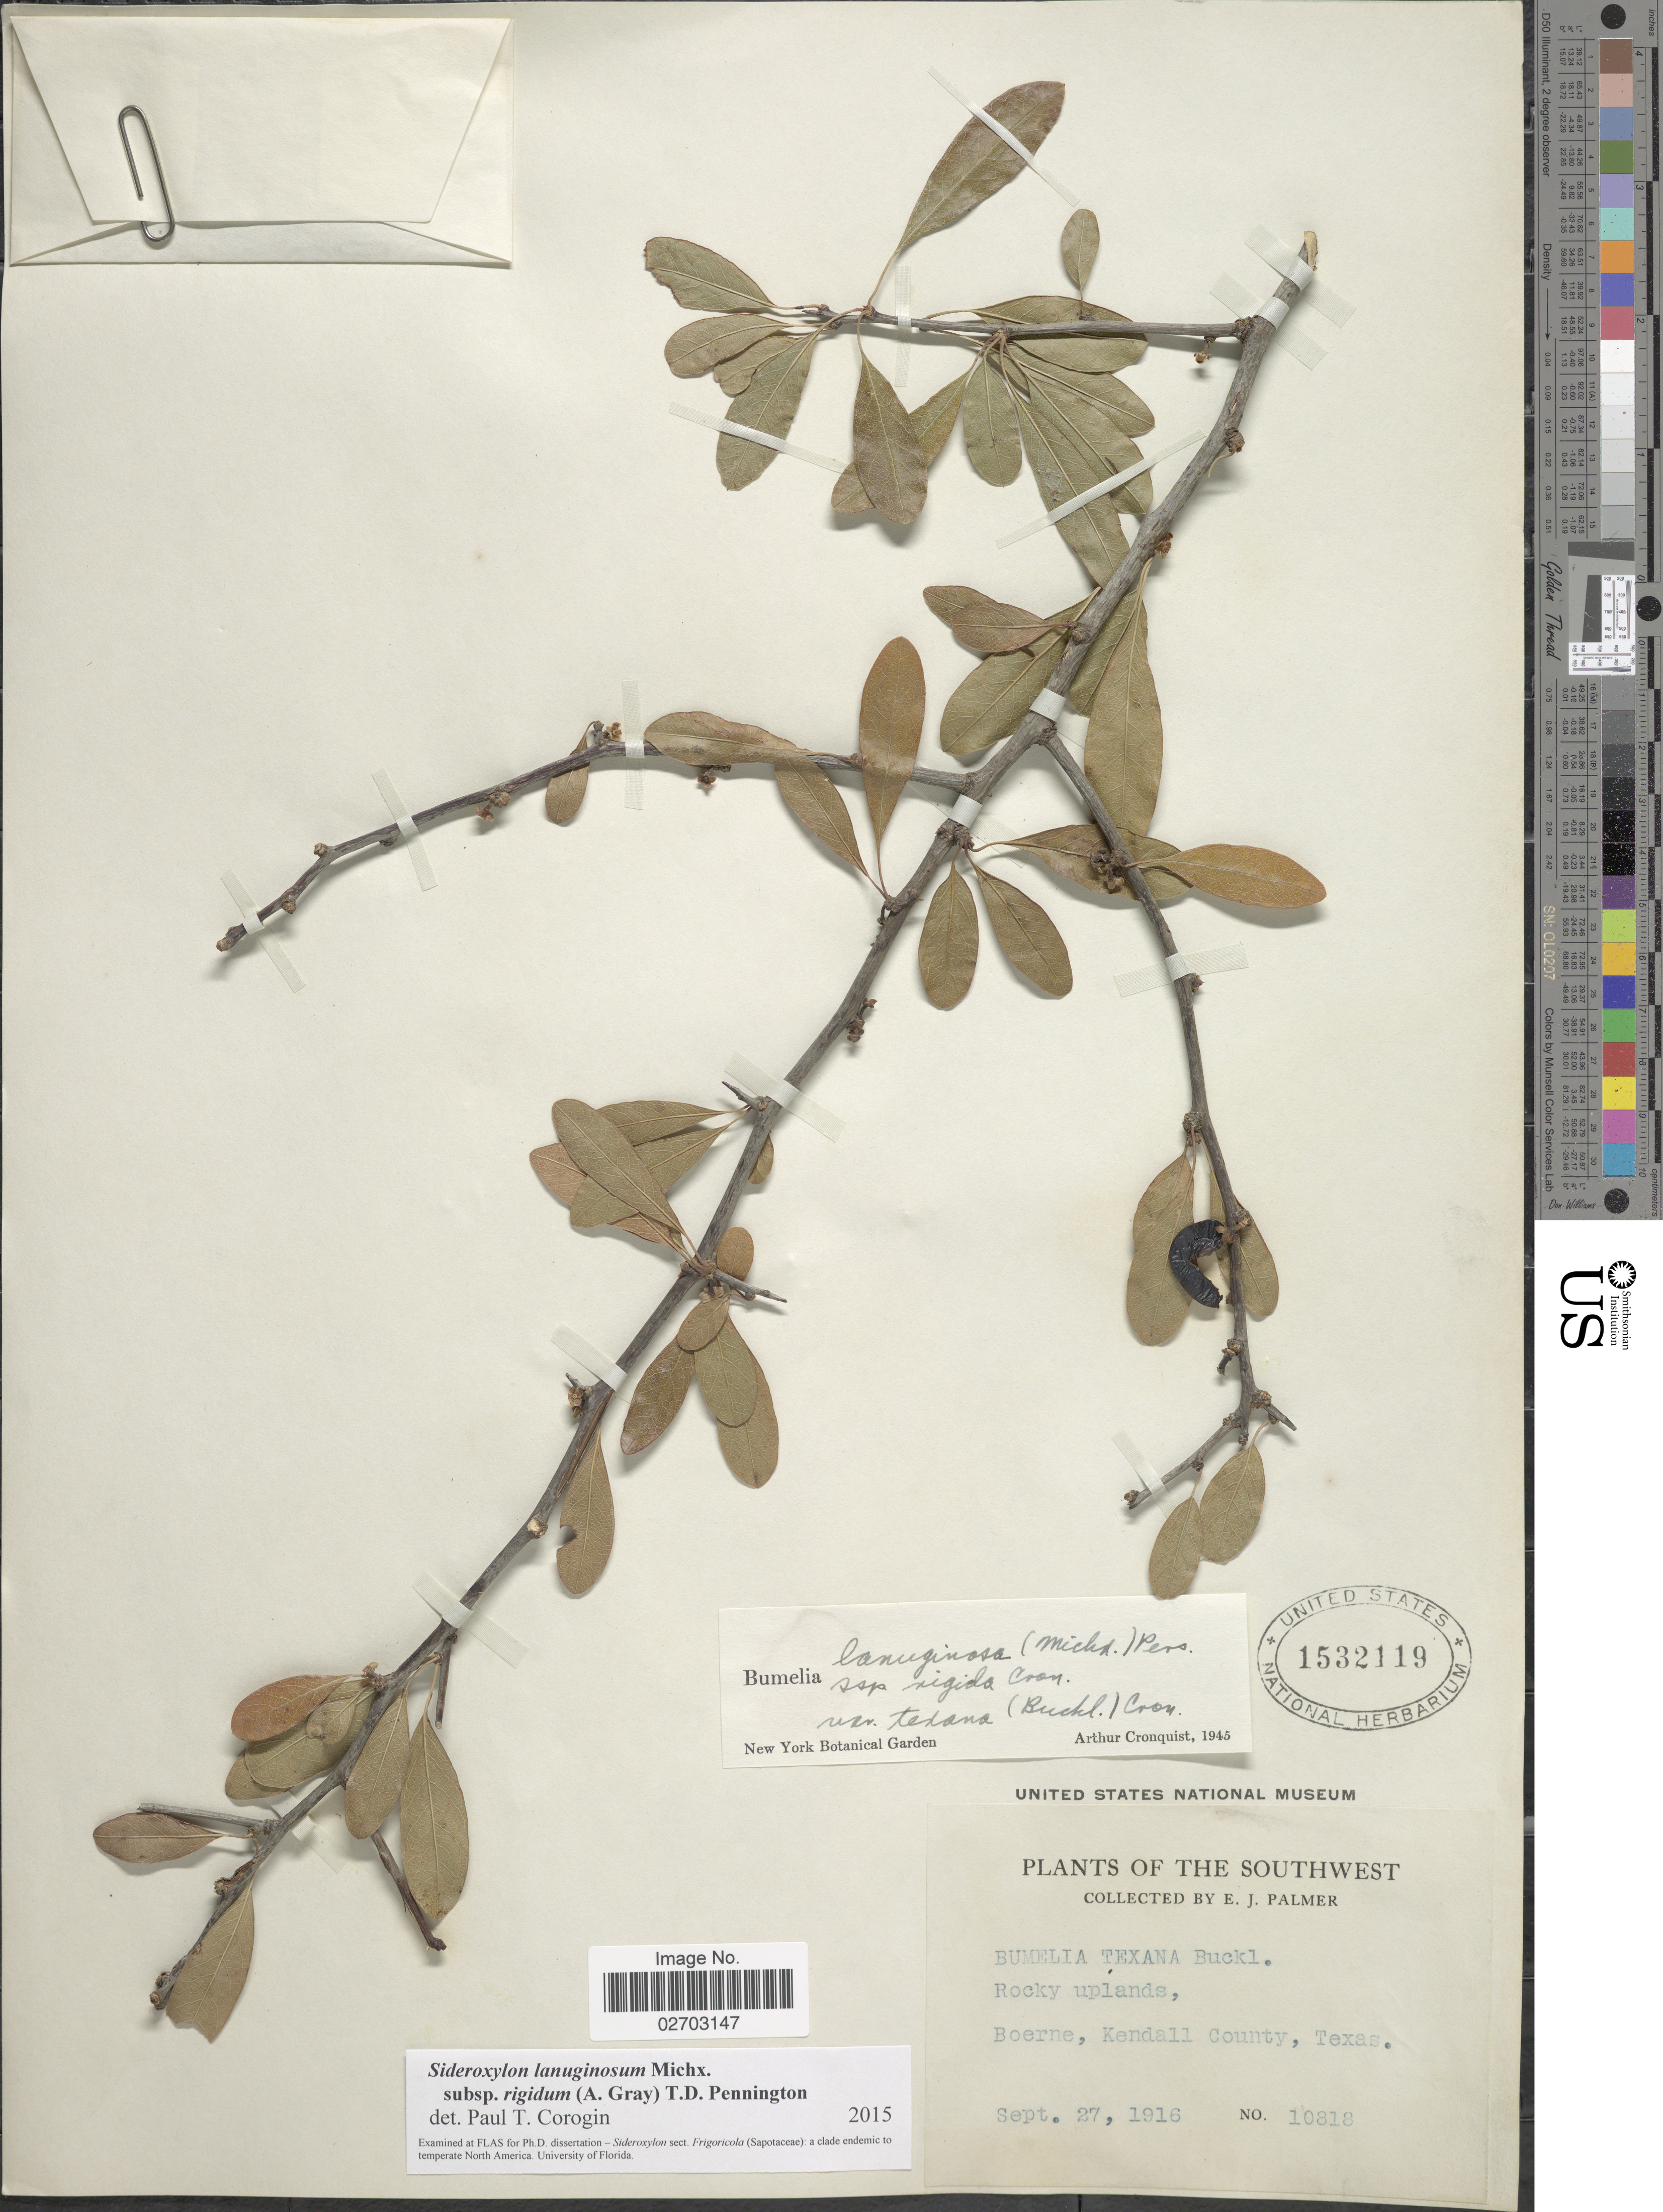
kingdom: Plantae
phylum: Tracheophyta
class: Magnoliopsida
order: Ericales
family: Sapotaceae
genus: Sideroxylon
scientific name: Sideroxylon lanuginosum subsp. rigidum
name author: (A. Gray) T.D. Penn.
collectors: E. J. Palmer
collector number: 10818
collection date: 1916-09-27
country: United States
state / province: Texas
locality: Rocky uplands, Boerne, Kendall County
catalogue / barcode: US 1532119